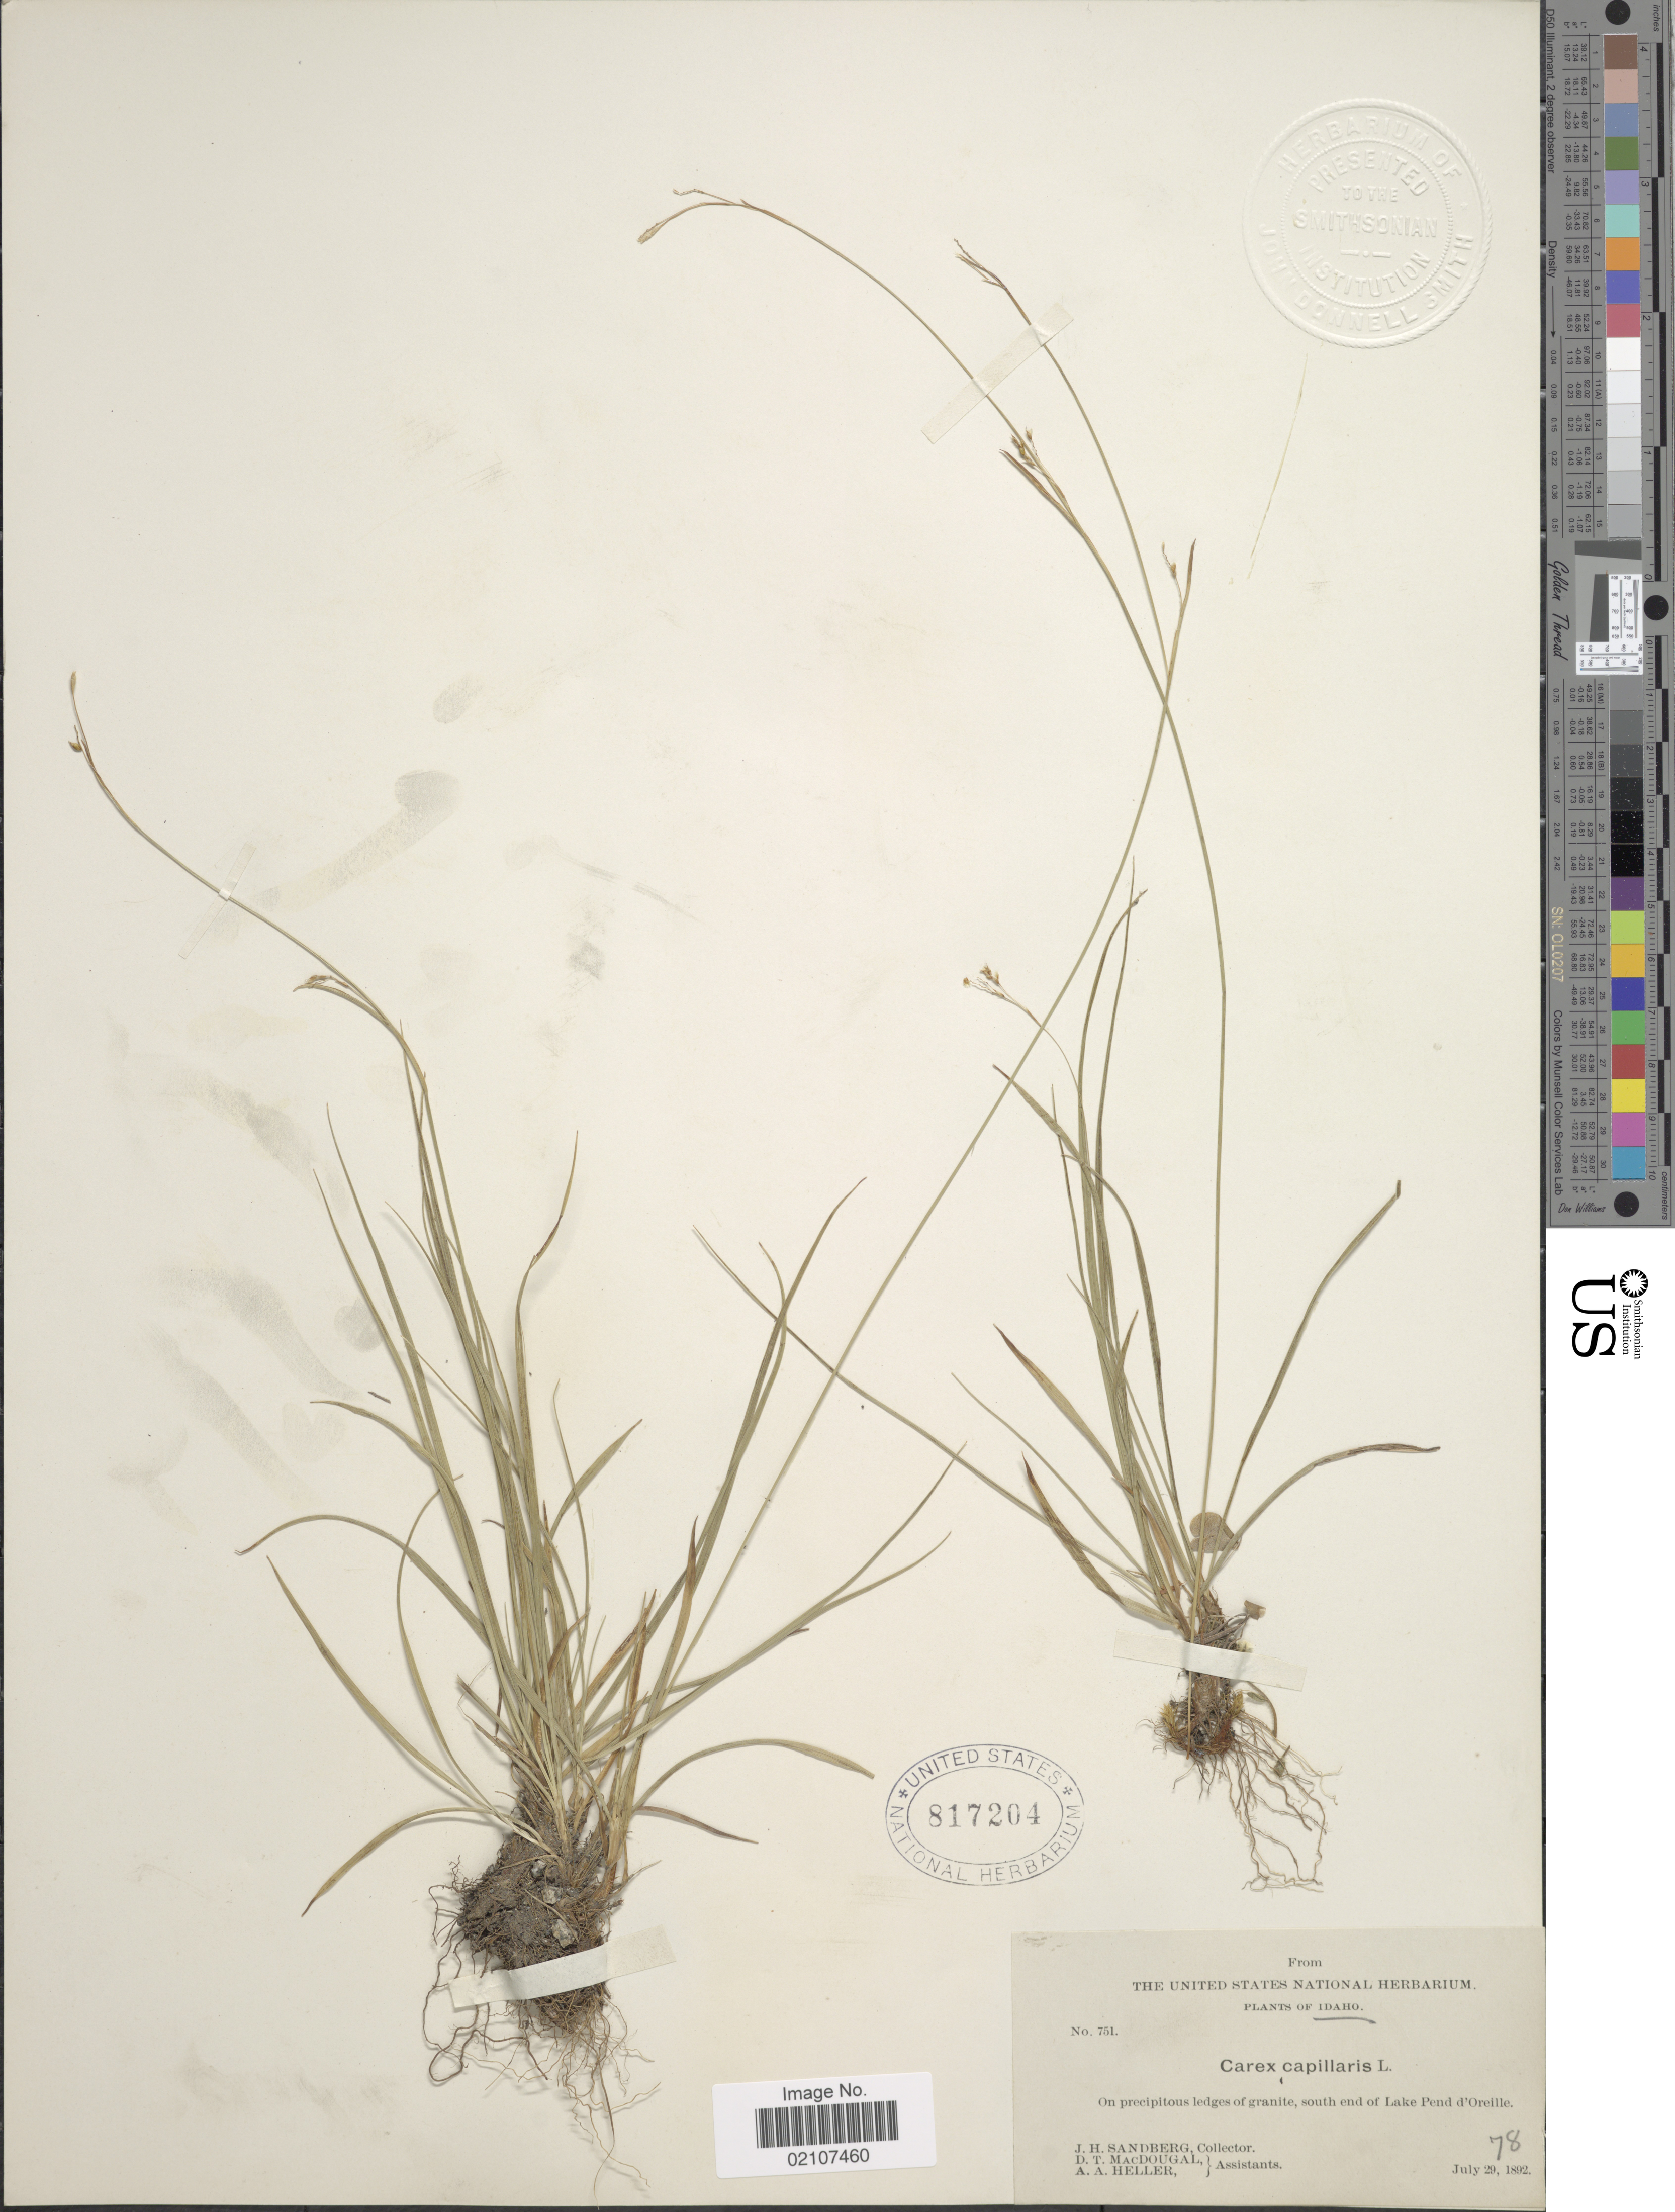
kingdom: Plantae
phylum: Tracheophyta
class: Liliopsida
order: Poales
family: Cyperaceae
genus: Carex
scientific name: Carex capillaris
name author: L.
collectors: J. H. Sandberg, D. T. MacDougal & A. A. Heller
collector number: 751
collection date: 1892-07-29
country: United States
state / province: Idaho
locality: On precipitous ledges of granite, south end of Lake Pend d'Oreille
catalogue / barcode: US 817204